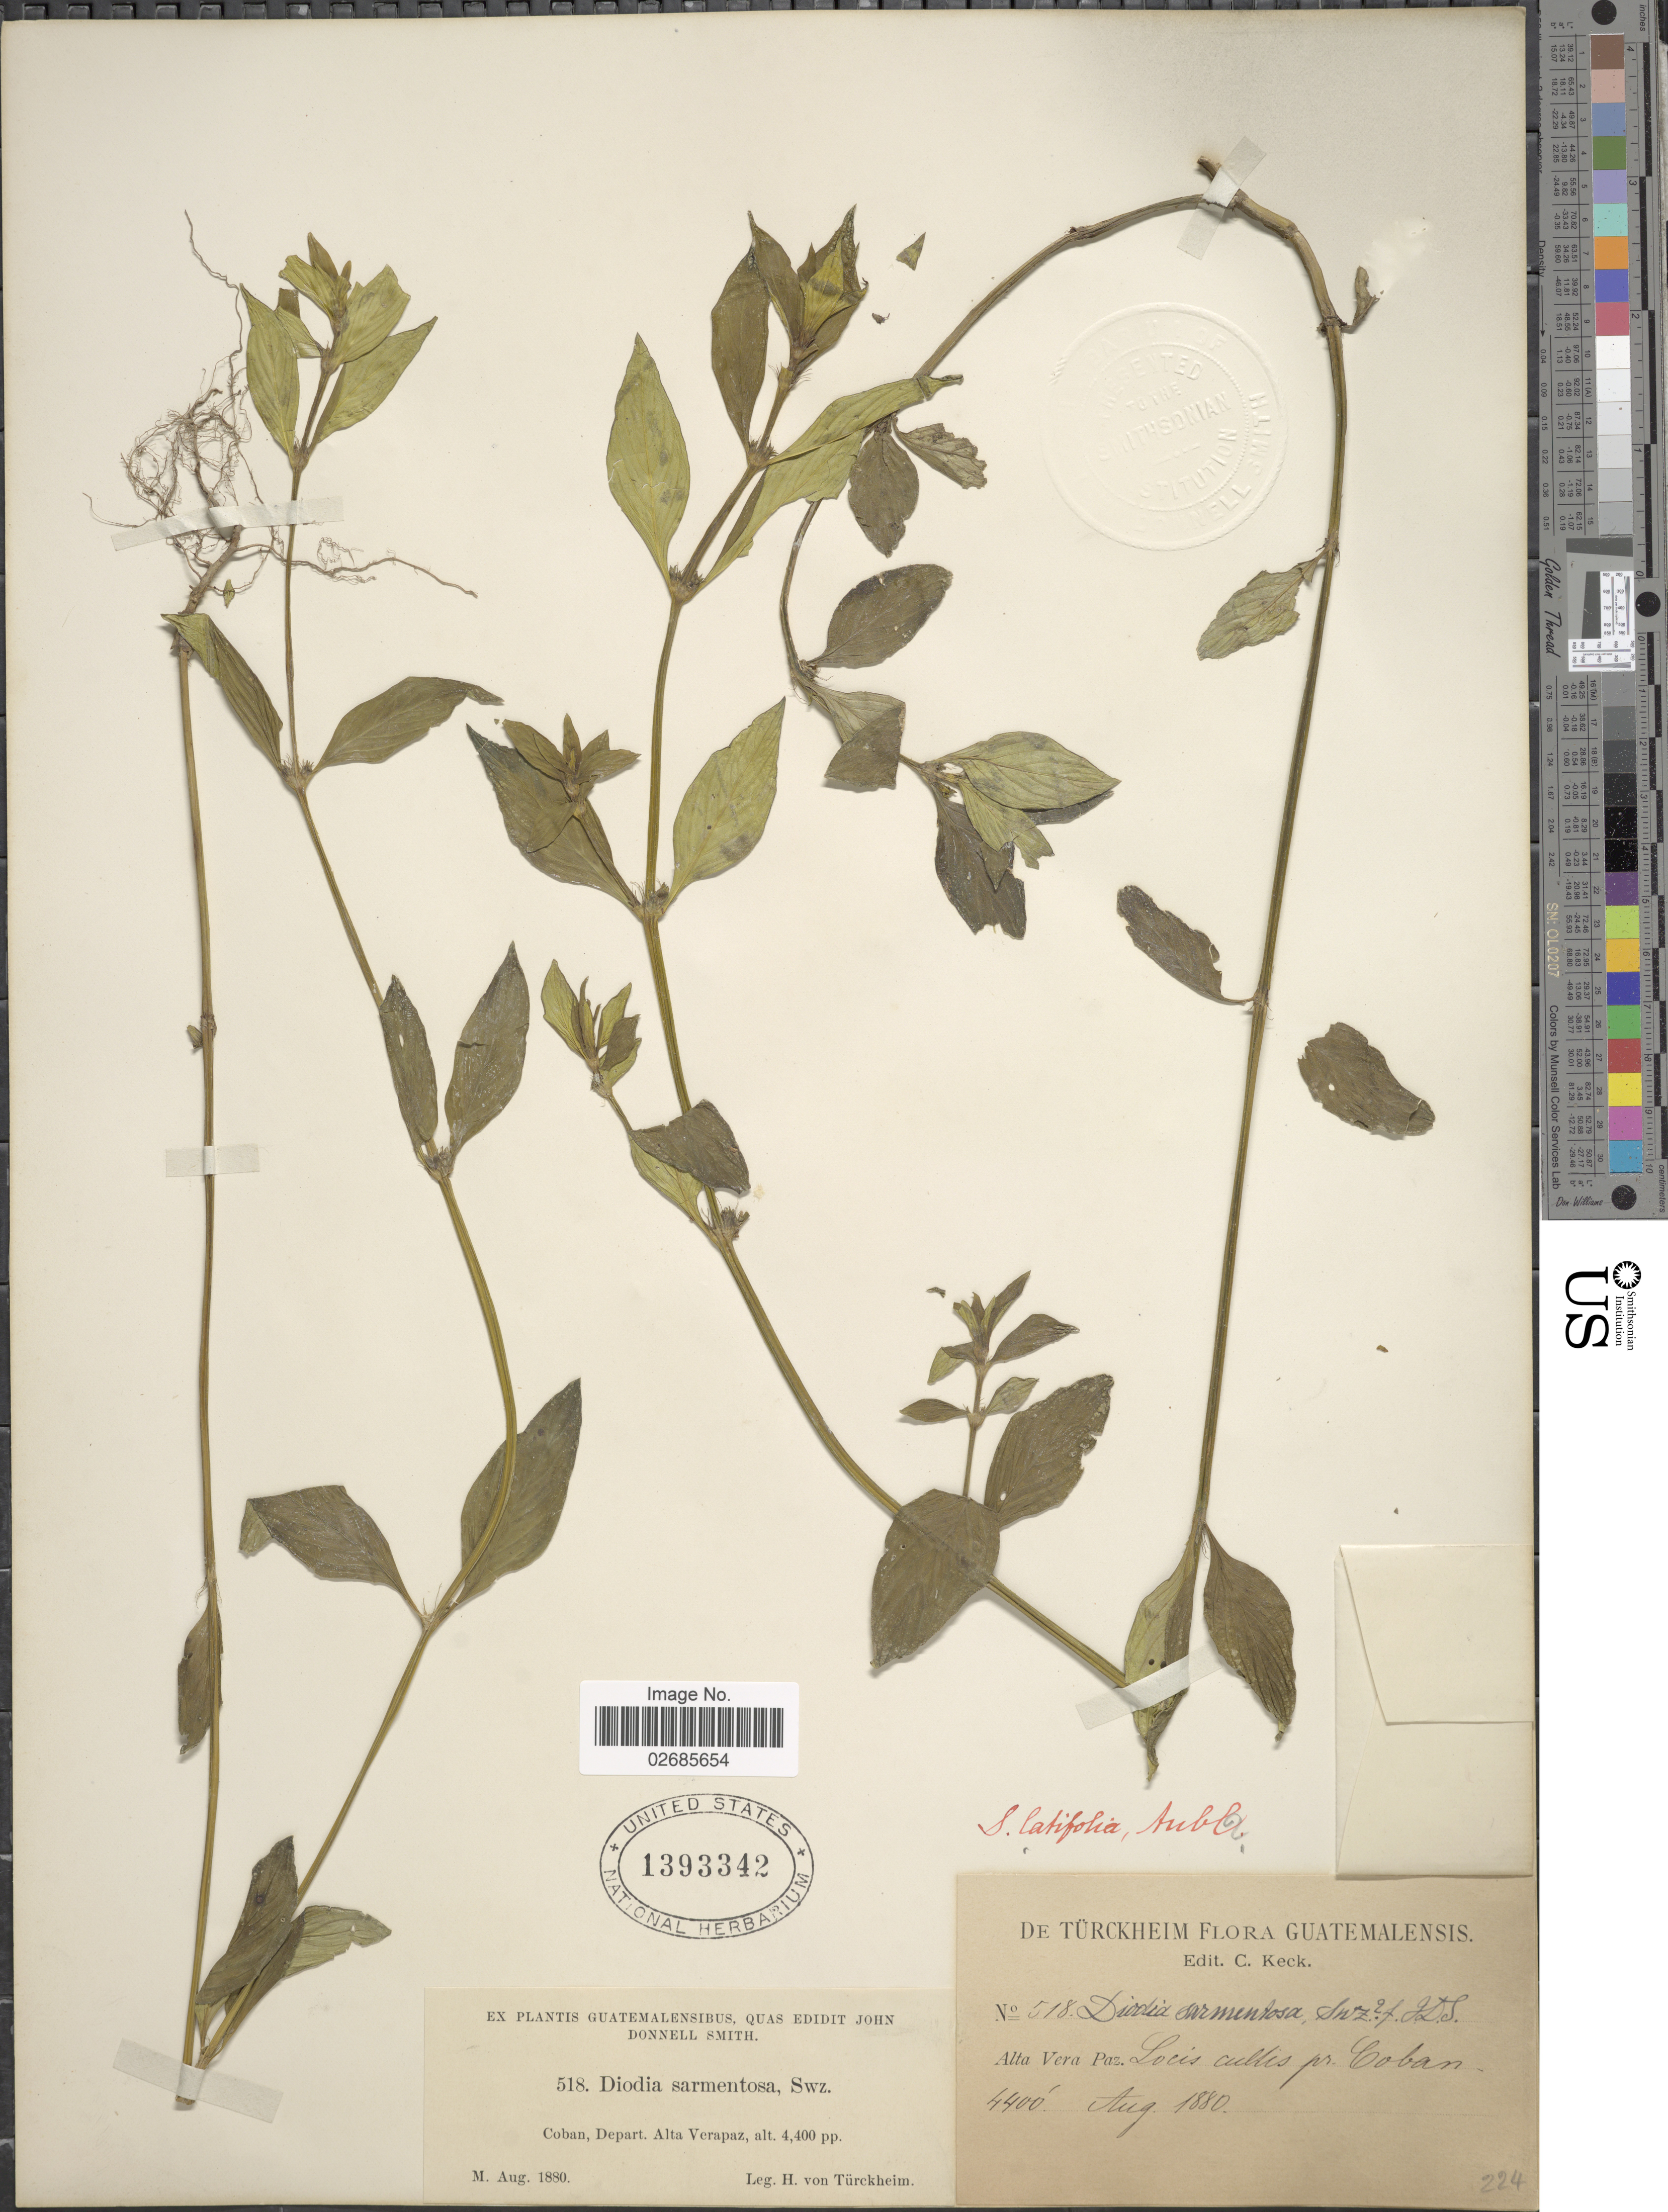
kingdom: Plantae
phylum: Tracheophyta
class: Magnoliopsida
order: Gentianales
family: Rubiaceae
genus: Borreria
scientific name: Borreria latifolia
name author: (Aubl.) K. Schum.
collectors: H. von Türckheim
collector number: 518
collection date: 1880-08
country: Guatemala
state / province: Alta Verapaz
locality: Coban, Depart. Alta Verapaz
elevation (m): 1341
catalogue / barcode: US 1393342